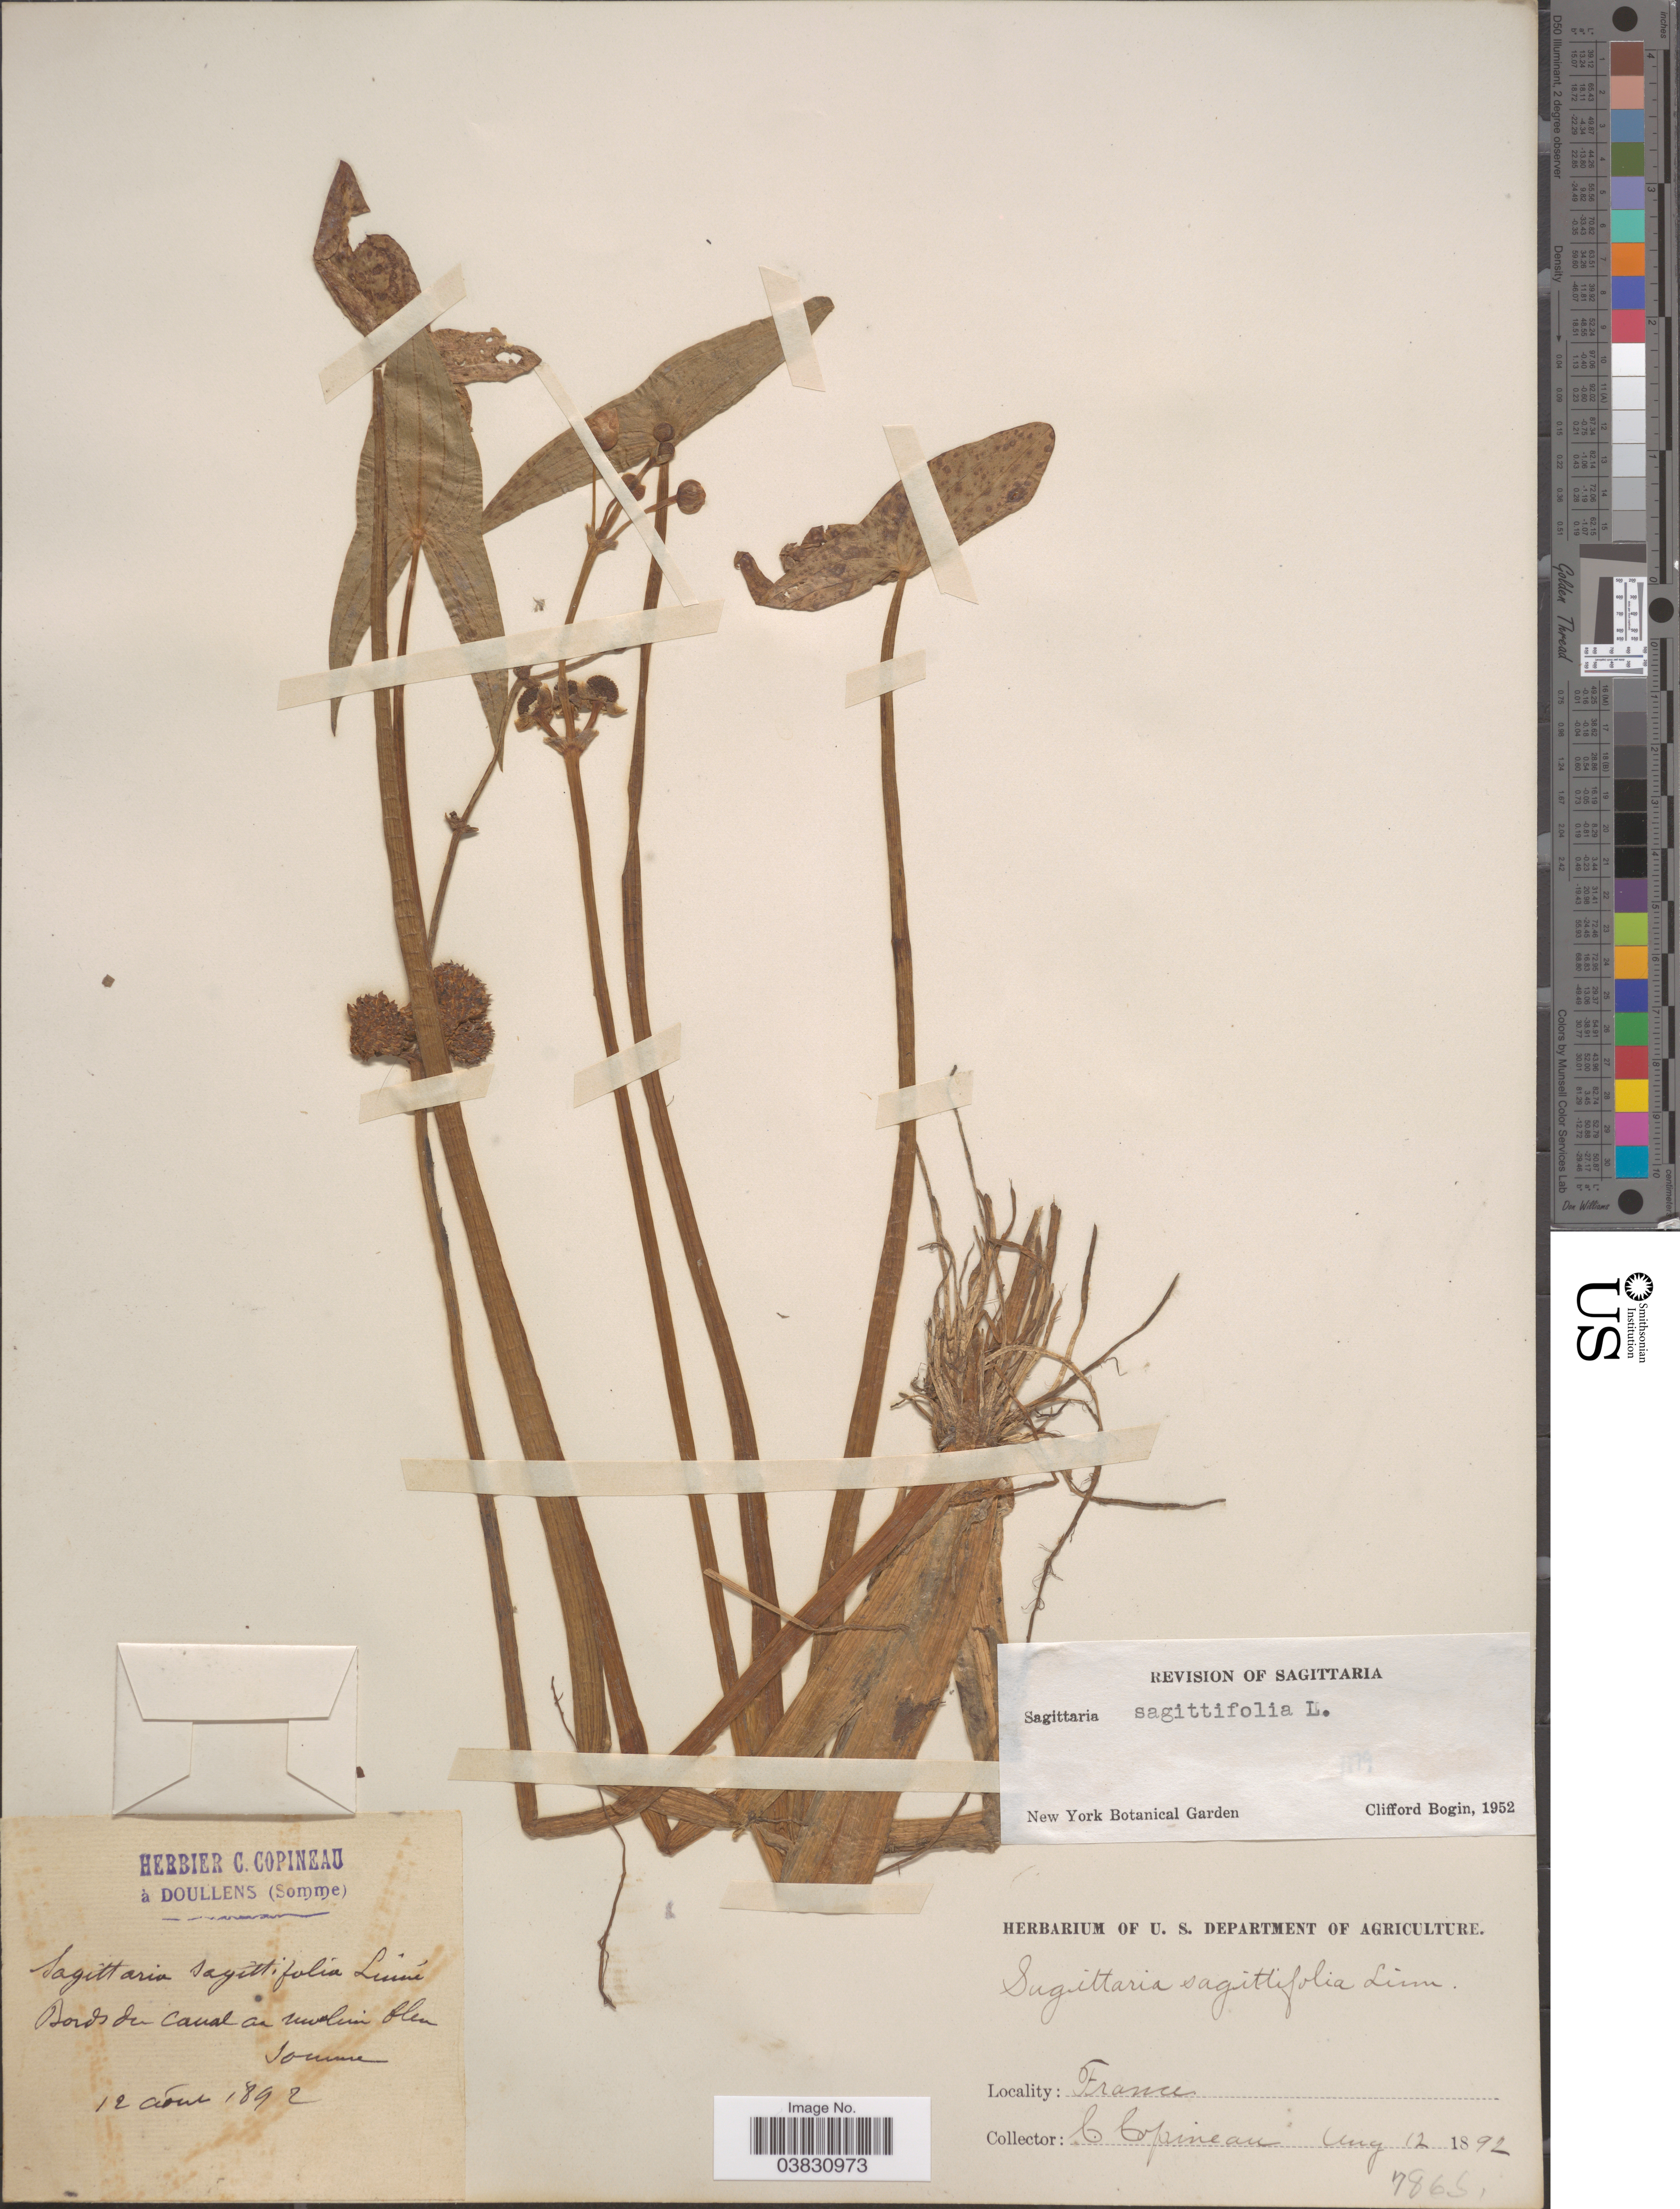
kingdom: Plantae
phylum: Tracheophyta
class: Liliopsida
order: Alismatales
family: Alismataceae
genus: Sagittaria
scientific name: Sagittaria sagittifolia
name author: L.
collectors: C. Copineau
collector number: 7865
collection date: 1892-08-12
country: France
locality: Bords du canal au ruwlim [interpreted] fleu. Somme.